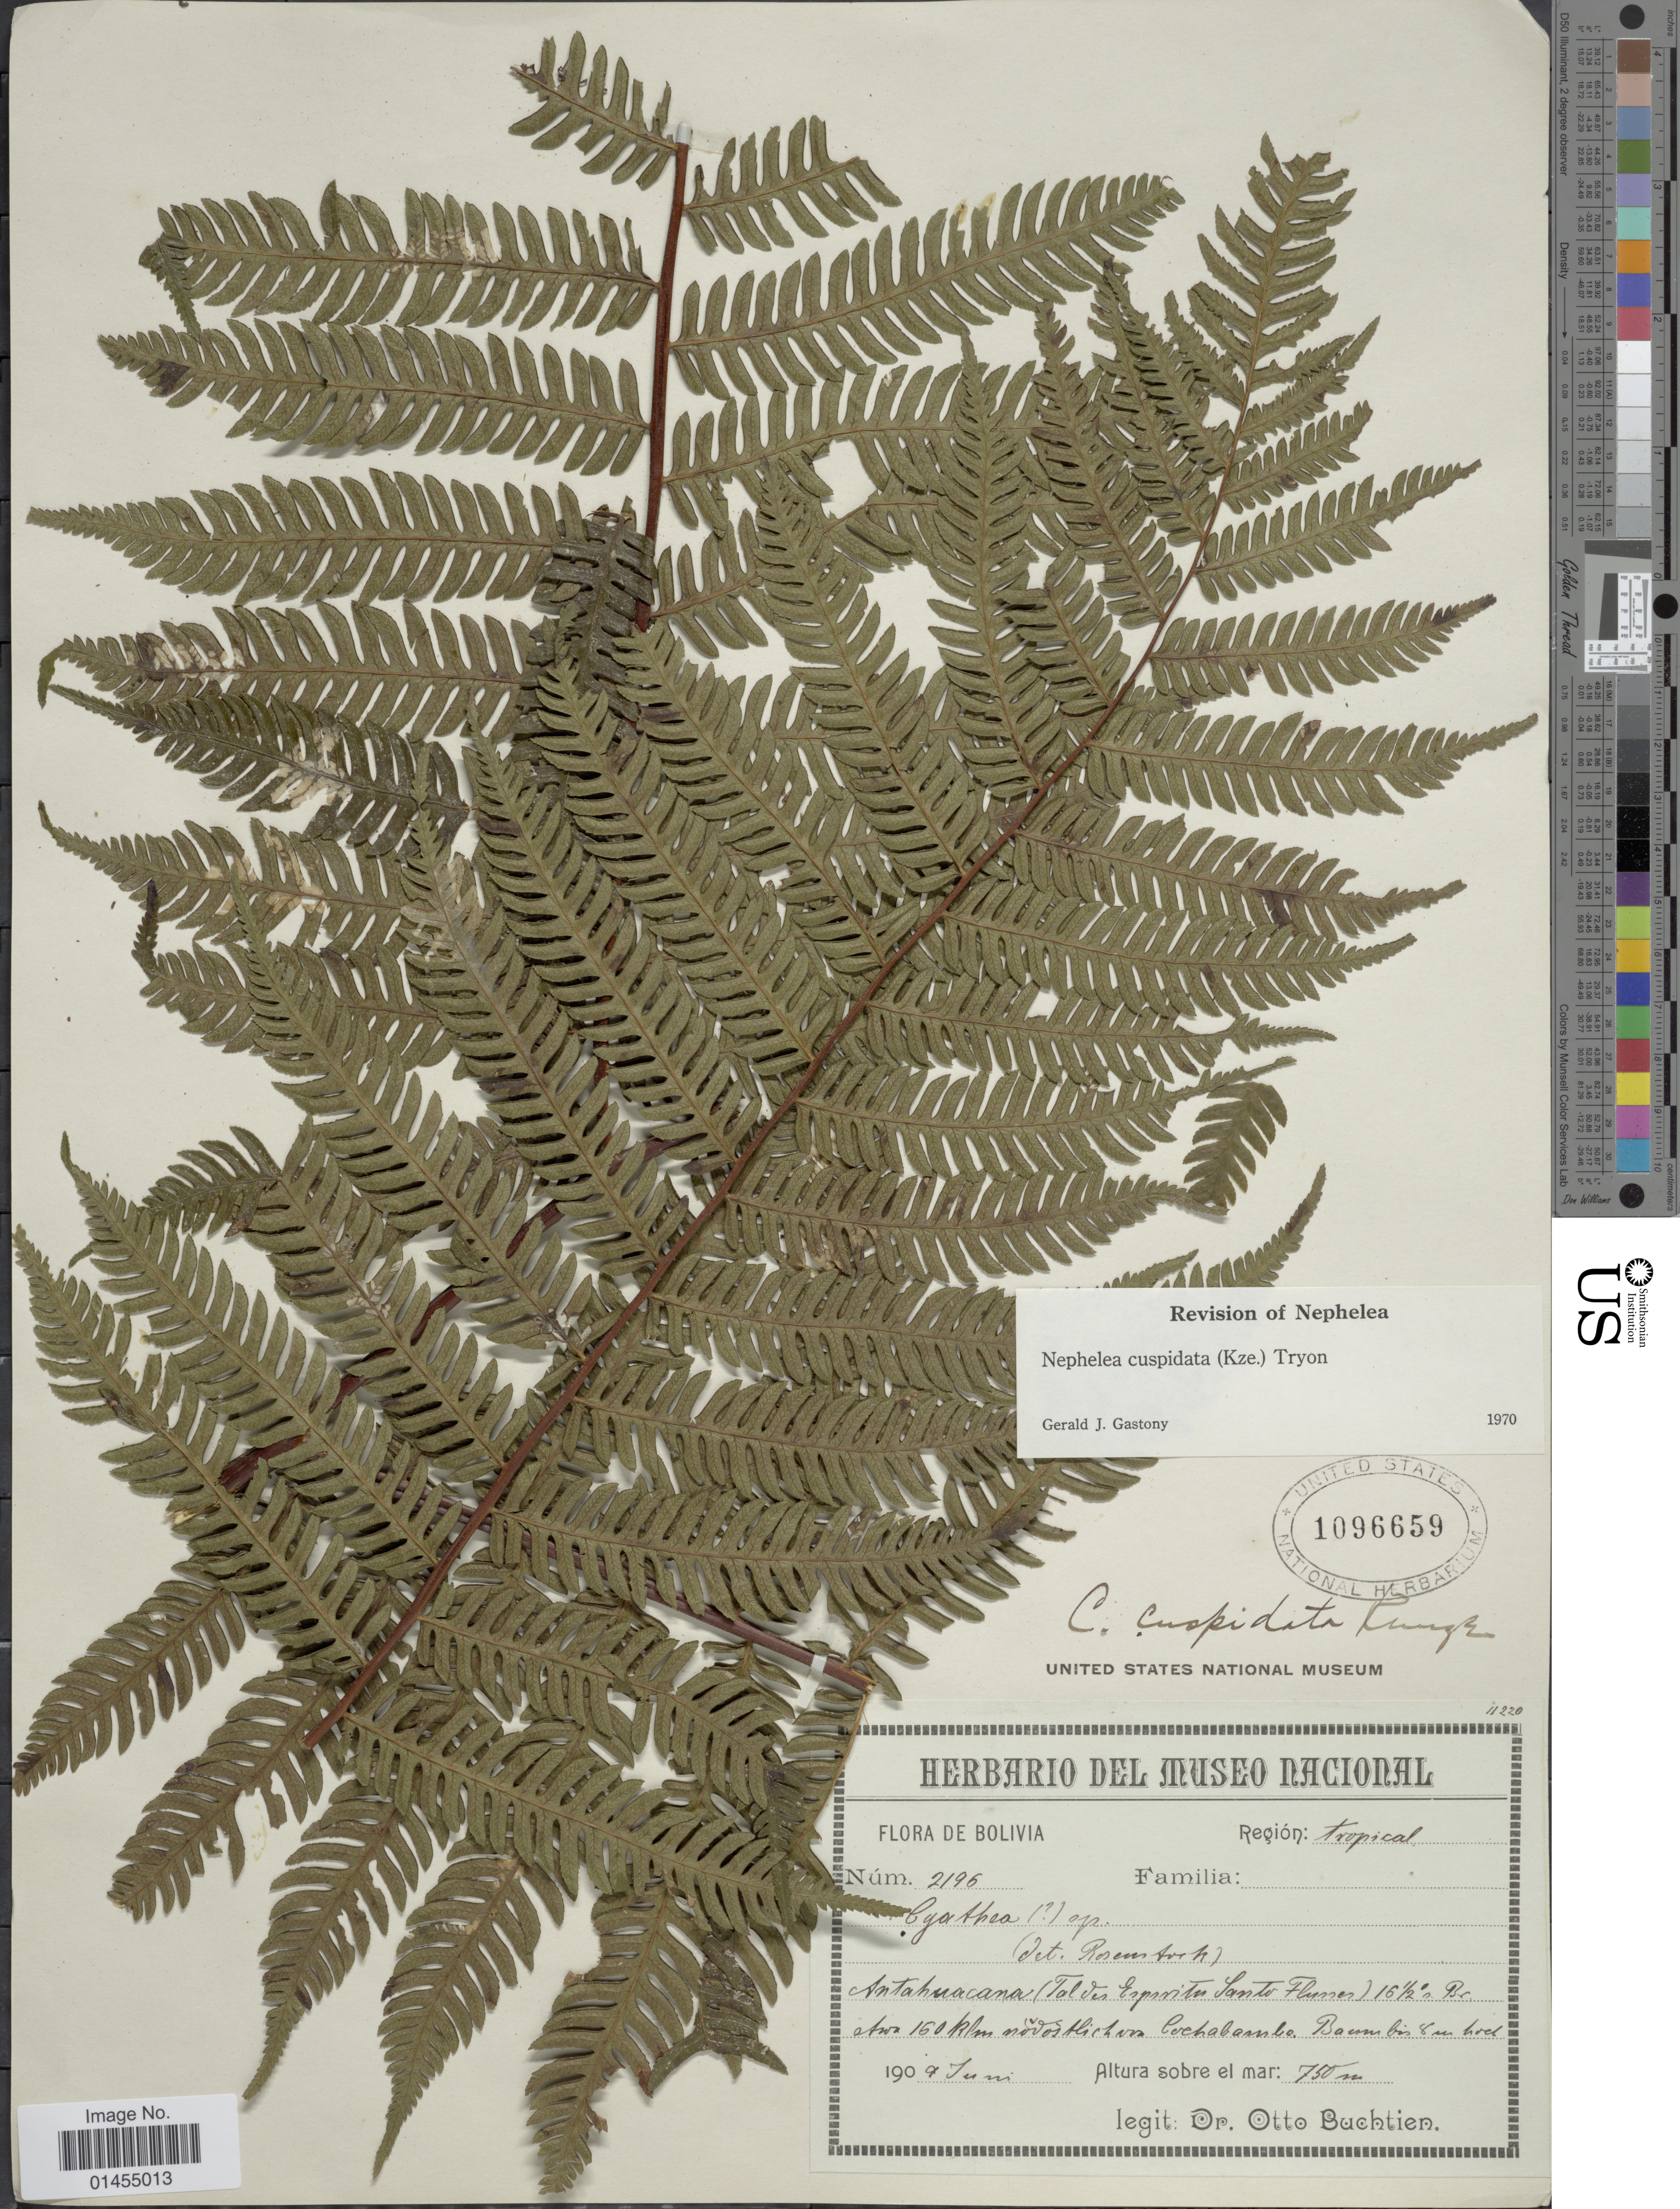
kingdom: Plantae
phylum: Tracheophyta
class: Polypodiopsida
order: Cyatheales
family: Cyatheaceae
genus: Alsophila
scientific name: Alsophila cuspidata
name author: (Kunze) D.S. Conant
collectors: O. Buchtien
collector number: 2196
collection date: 1909-06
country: Bolivia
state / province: Cochabamba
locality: Región: tropical. Antahuacana (Espíritu Santo River),150 km NE from Cochabamba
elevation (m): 750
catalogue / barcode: US 1096659